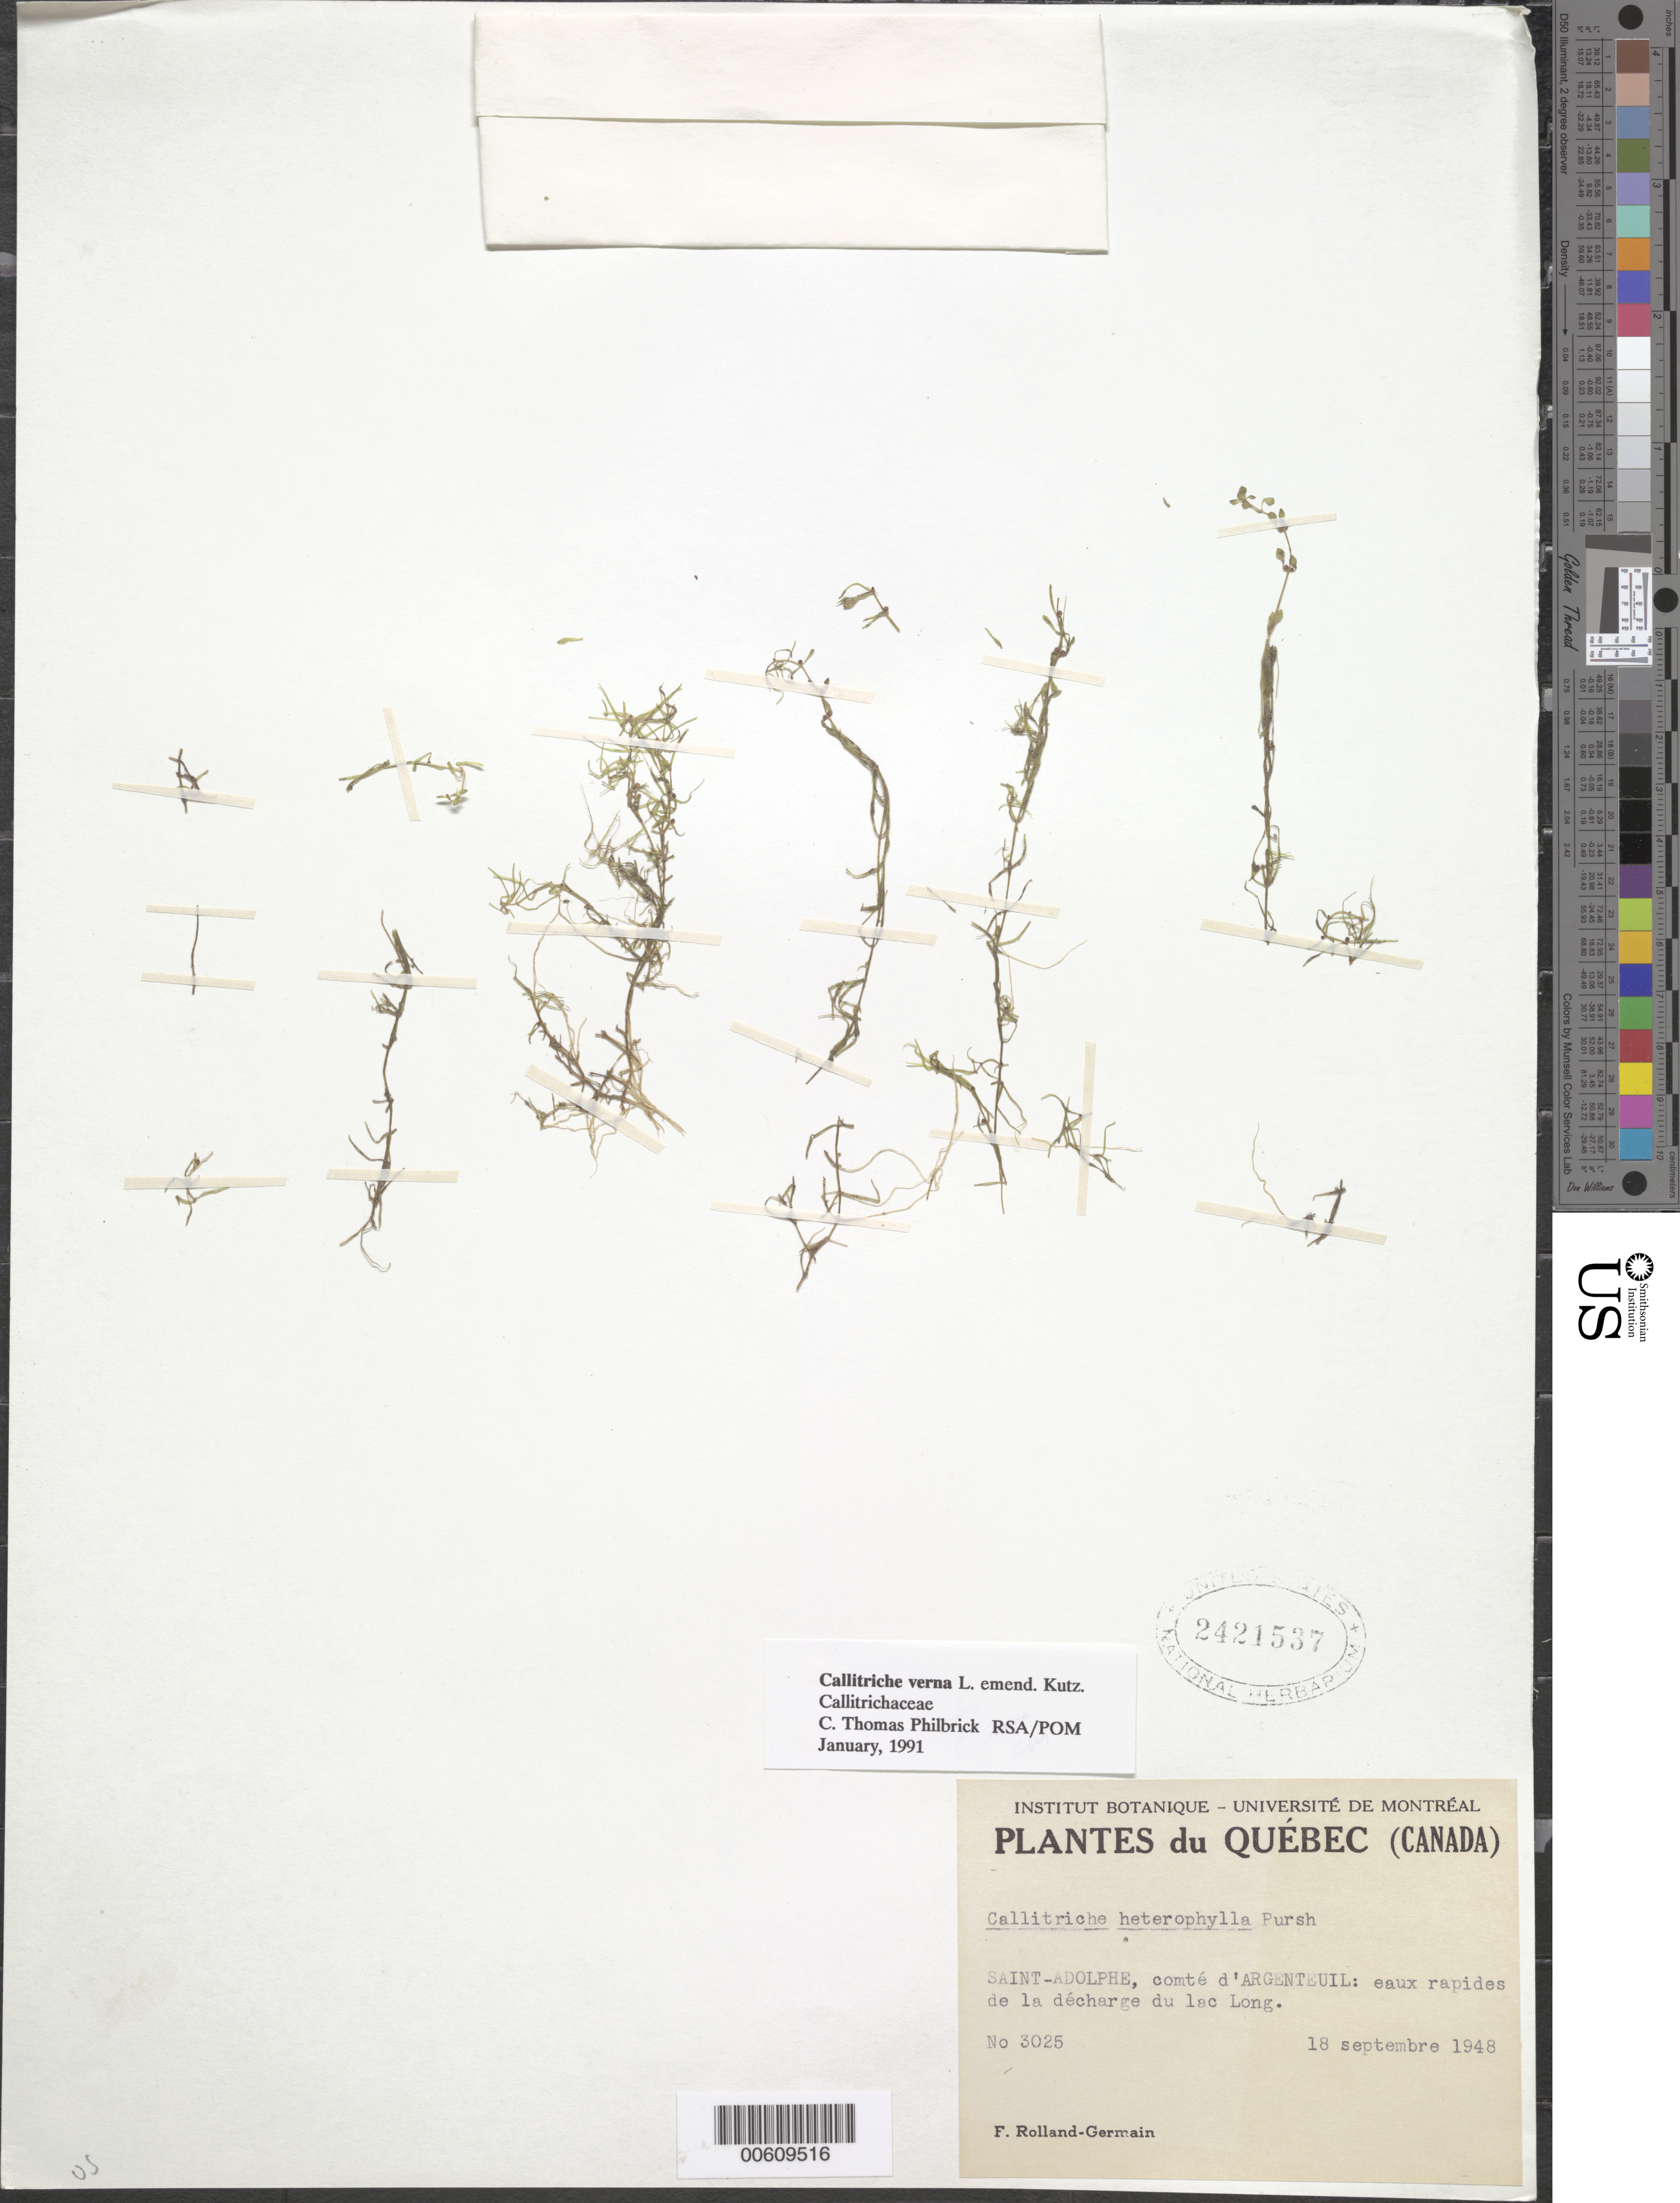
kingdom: Plantae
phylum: Tracheophyta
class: Magnoliopsida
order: Lamiales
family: Plantaginaceae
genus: Callitriche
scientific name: Callitriche verna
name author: L.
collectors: Rolland-Germain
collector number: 3025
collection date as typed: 18 Sep 1948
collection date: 1948-09-18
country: Canada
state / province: Quebec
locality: Saint-Adolphe, d'Argenteuil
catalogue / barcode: US 2421537